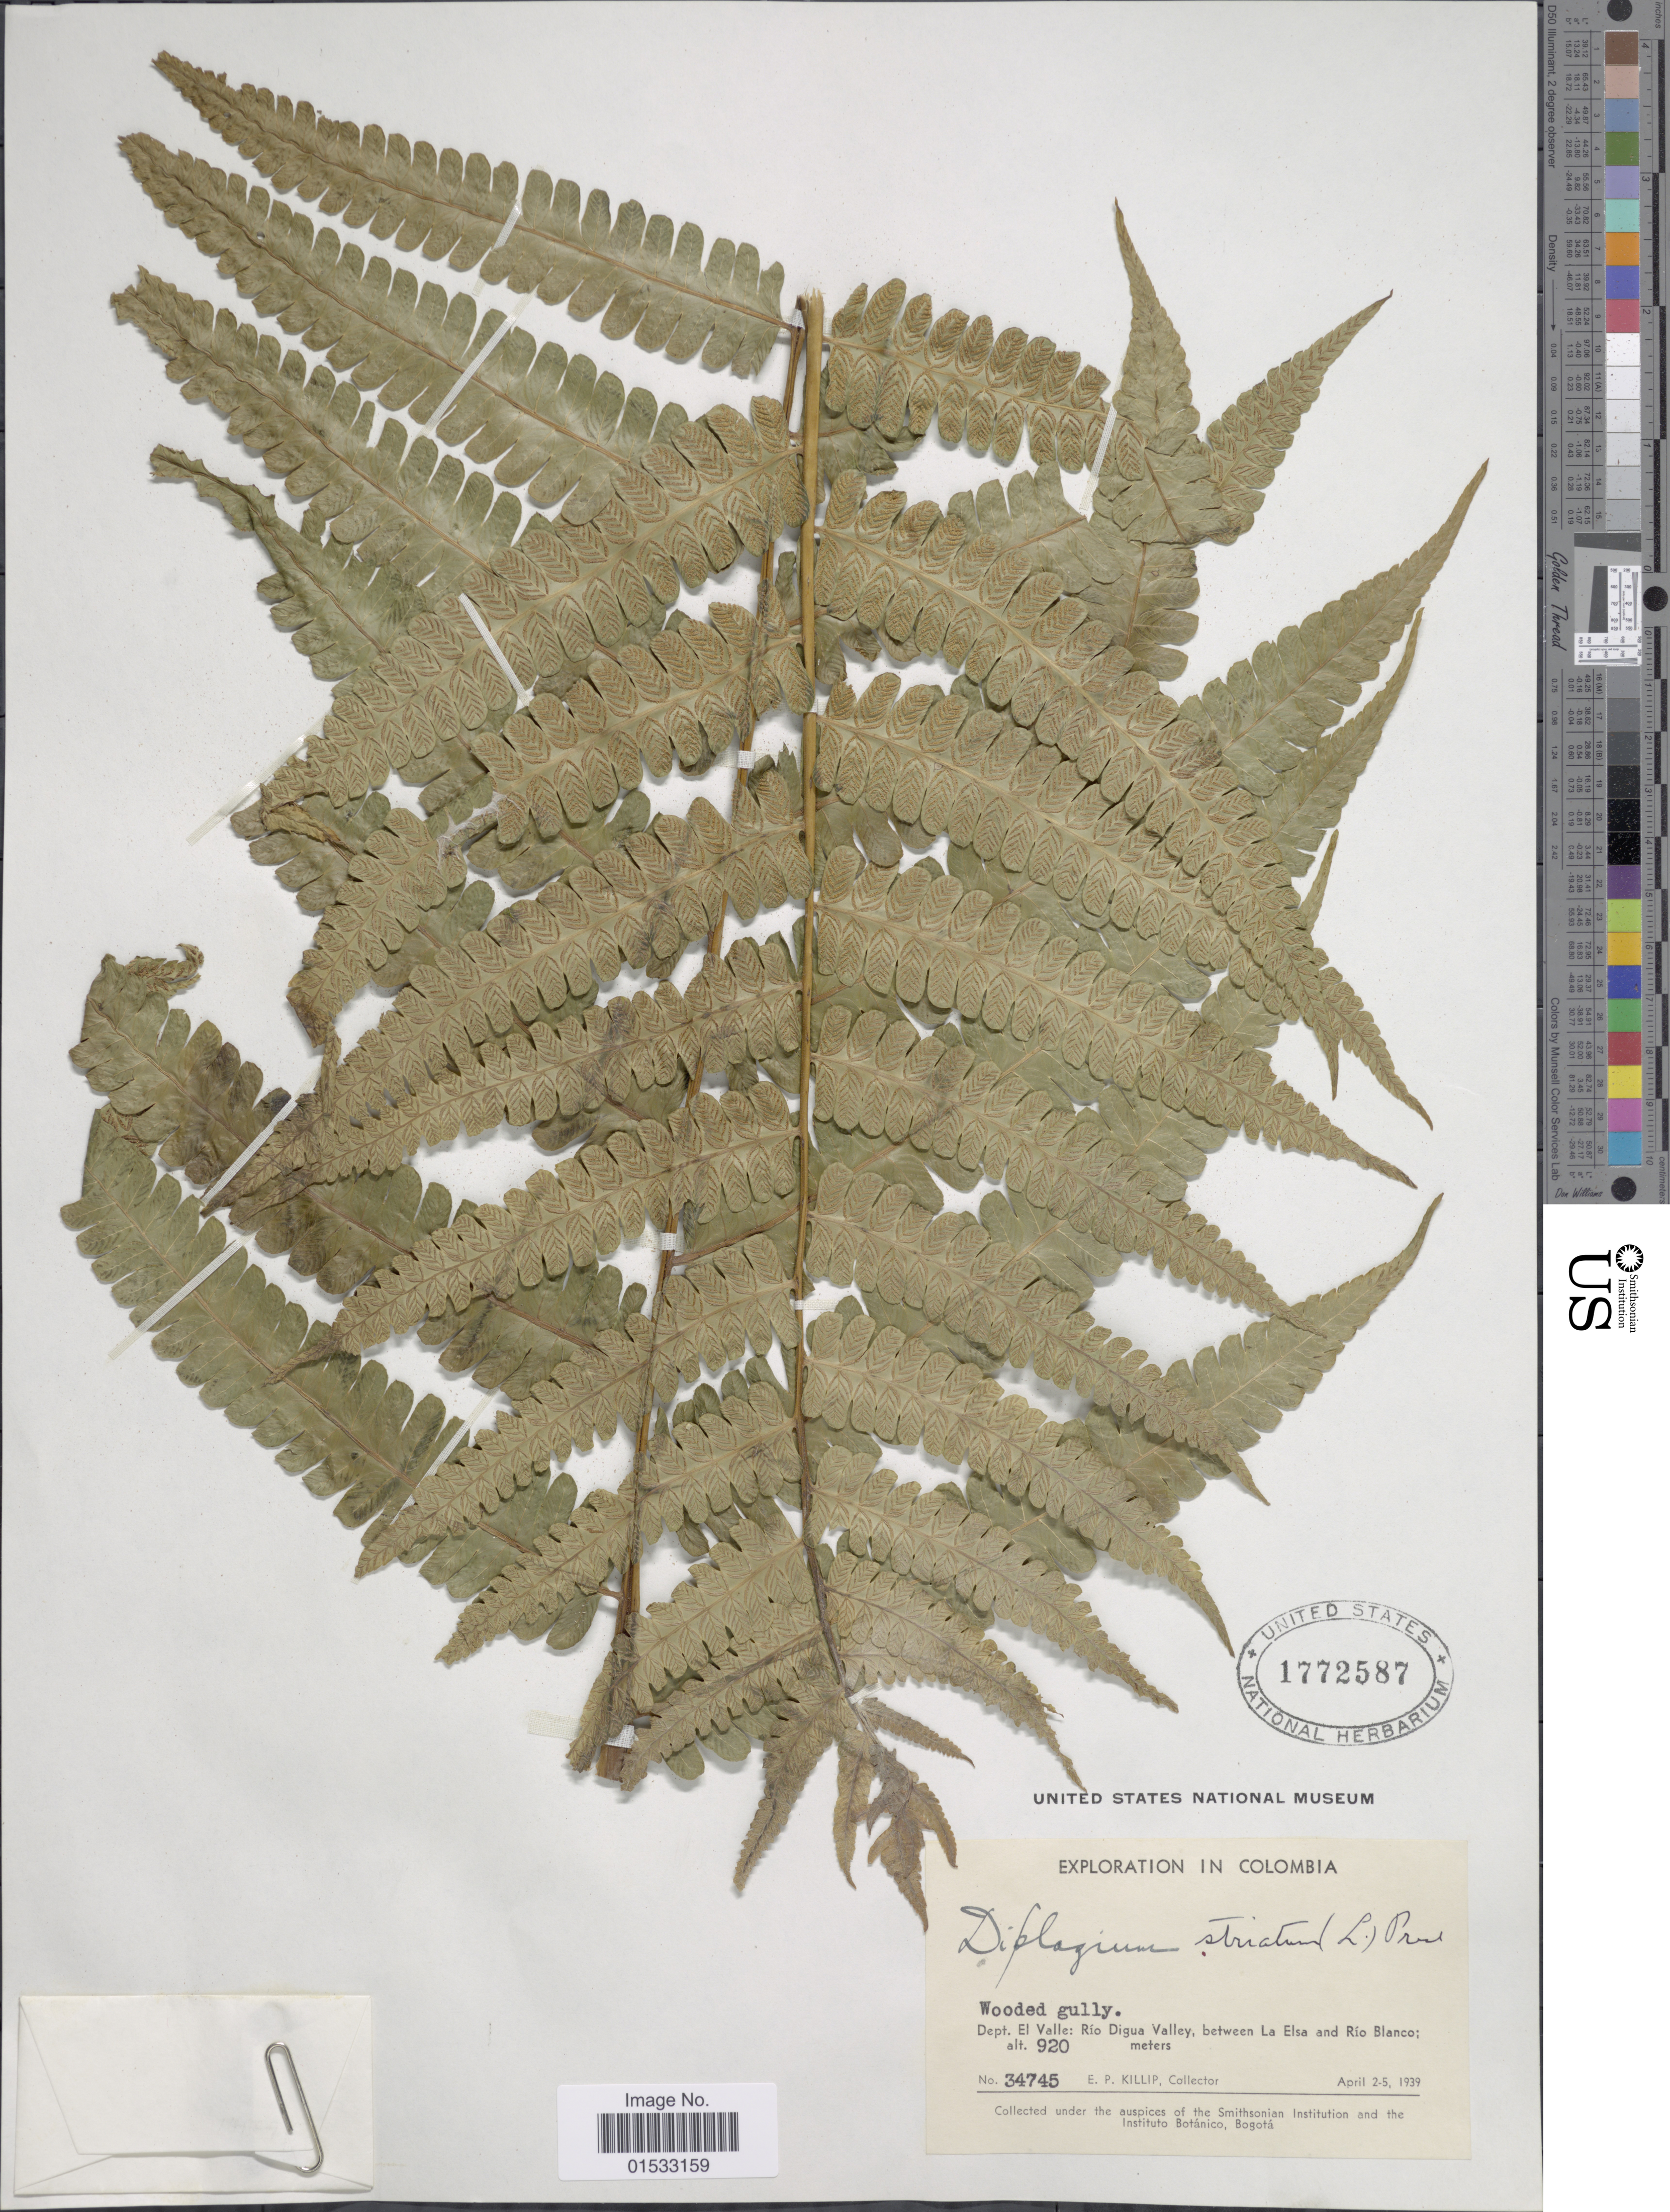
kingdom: Plantae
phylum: Tracheophyta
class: Polypodiopsida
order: Polypodiales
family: Athyriaceae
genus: Diplazium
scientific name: Diplazium striatastrum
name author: Lellinger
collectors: E. P. Killip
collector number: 34745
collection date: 1939-04-02/1939-04-05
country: Colombia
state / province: Valle del Cauca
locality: Dept. El Valle: Río Digua Valley, between La Elsa and Río Blanco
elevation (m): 920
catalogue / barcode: US 1772587